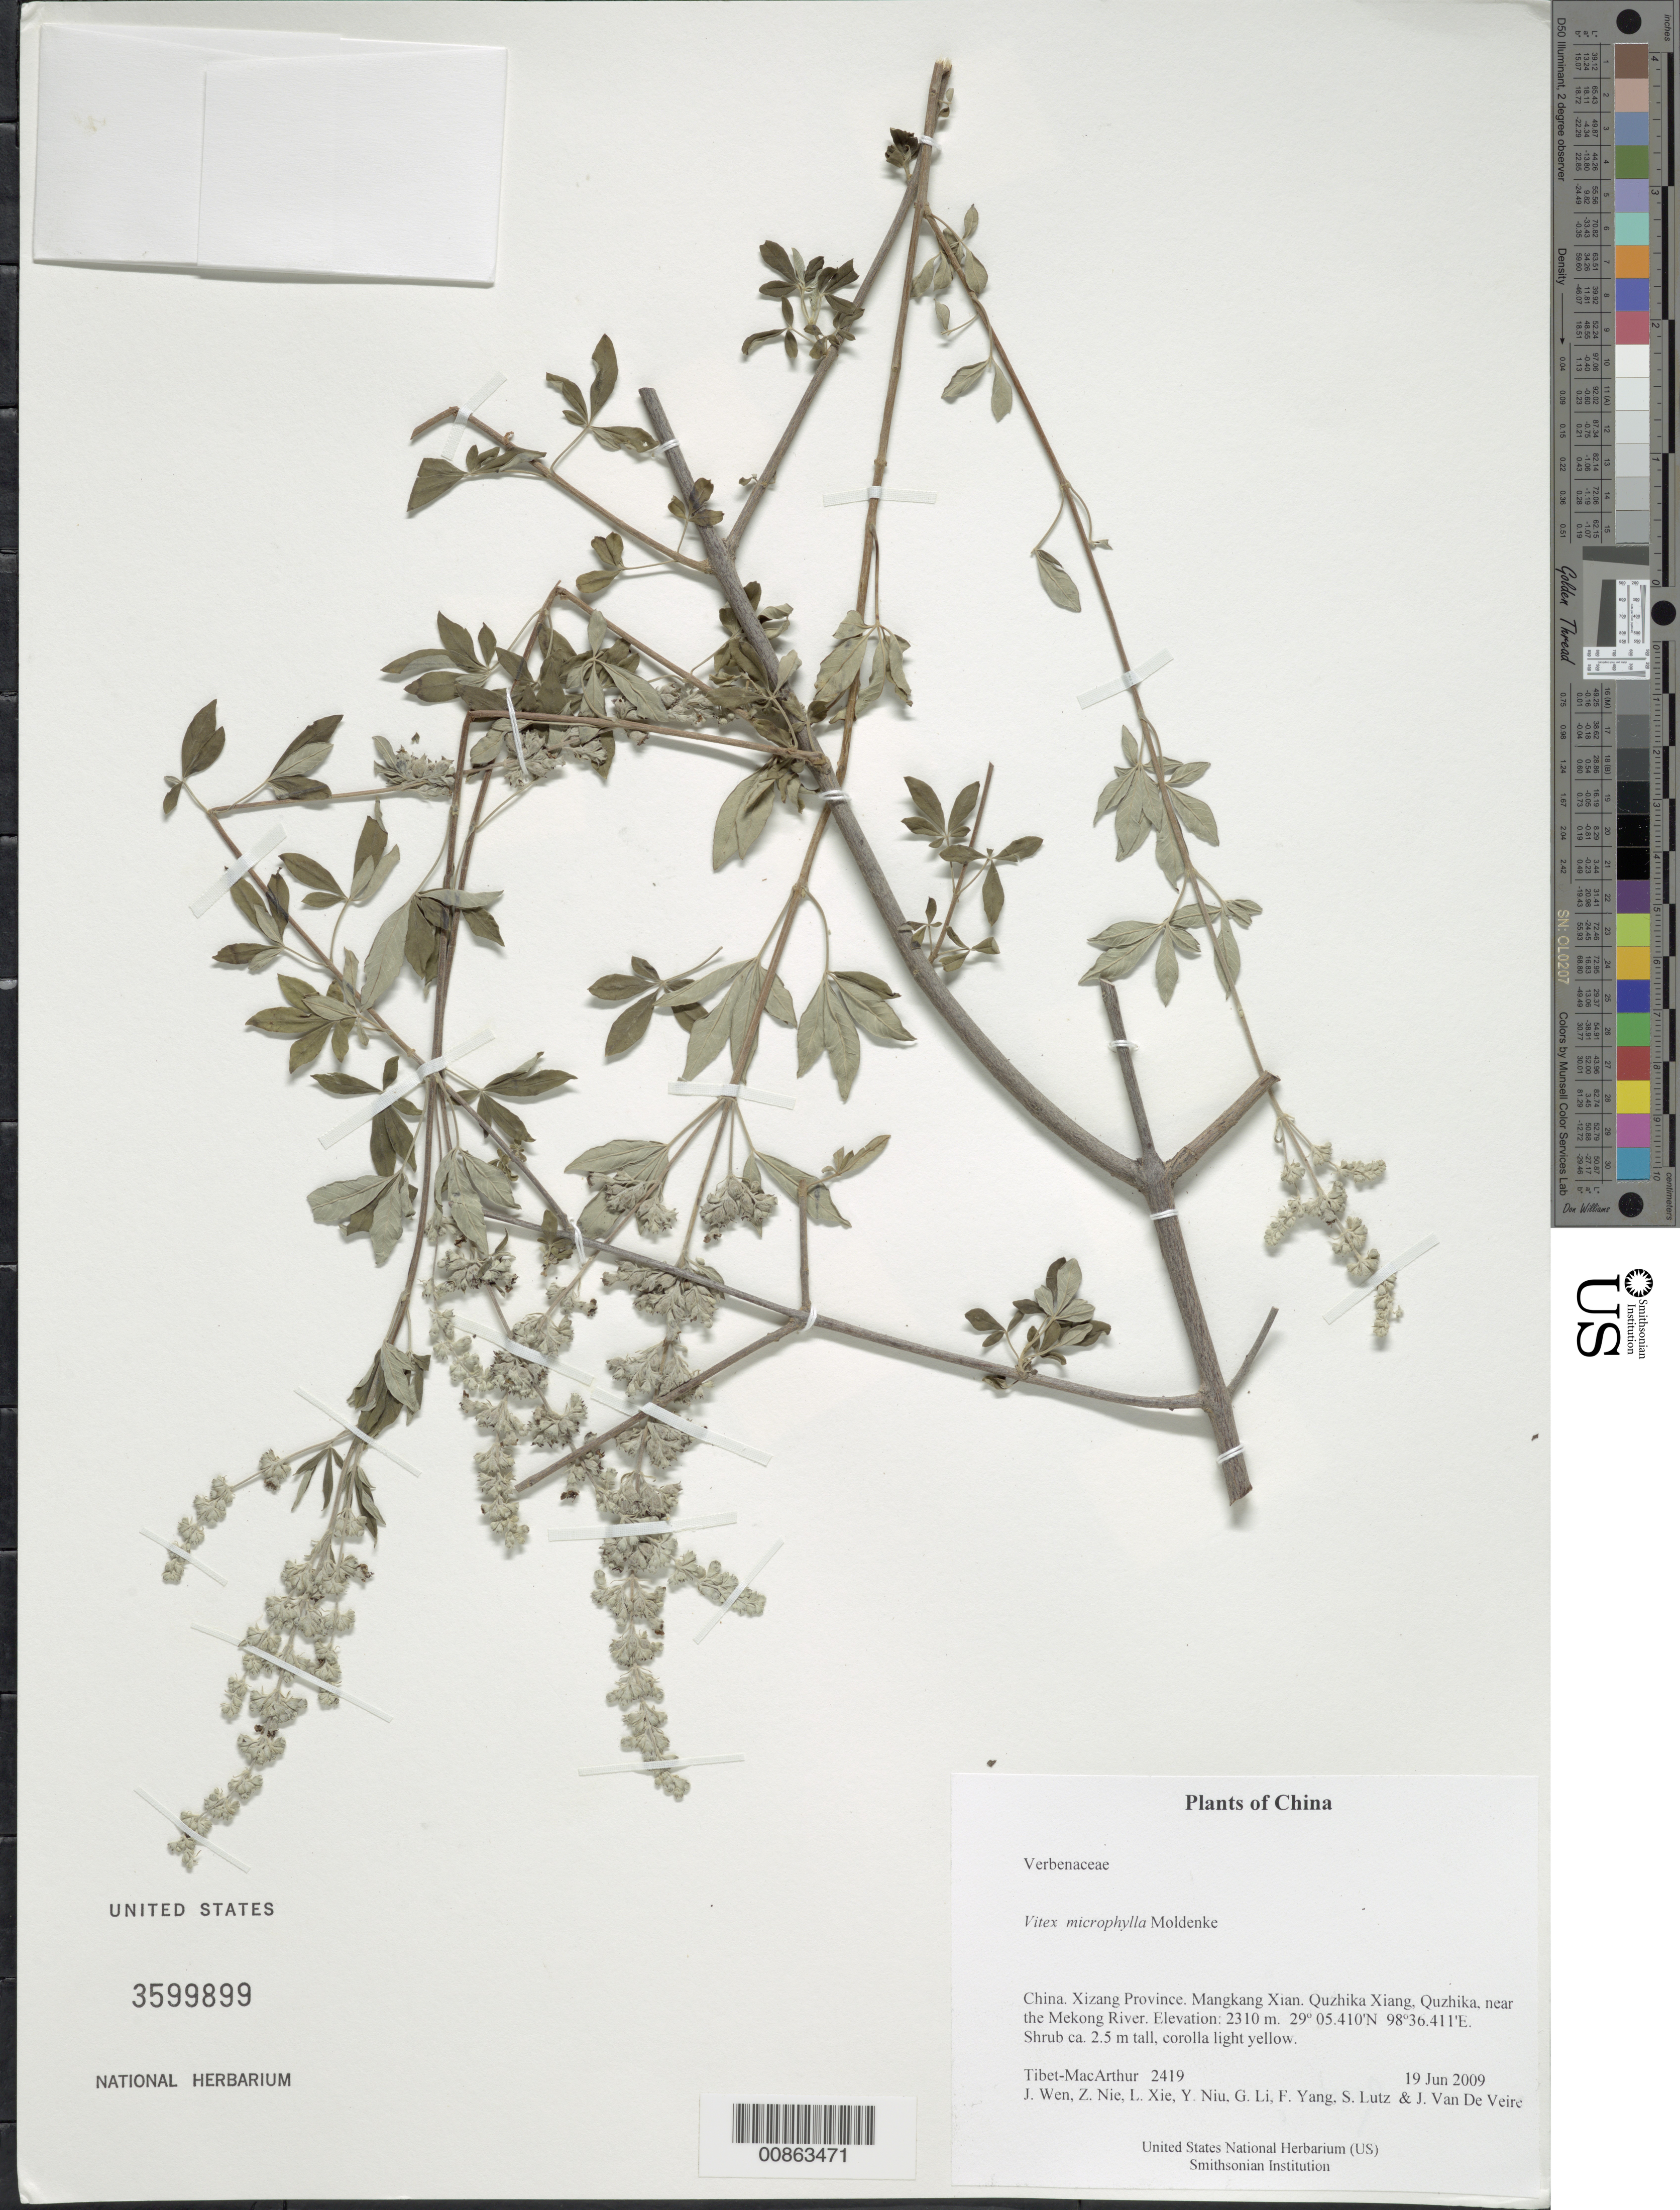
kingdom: Plantae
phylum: Tracheophyta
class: Magnoliopsida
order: Lamiales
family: Lamiaceae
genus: Vitex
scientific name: Vitex microphylla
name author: Moldenke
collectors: Tibet-MacArthur, J. Wen, Z. Nie, L. Xie, Y. Niu, G. Li, F. Yang, S. Lutz & J. Van De Veire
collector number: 2419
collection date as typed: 19 Jun 2009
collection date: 2009-06-19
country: China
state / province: Xizang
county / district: Mangkang Xian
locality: Quzhika Xiang, Quzhika, near the Mekong River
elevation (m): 2310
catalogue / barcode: US 3599899